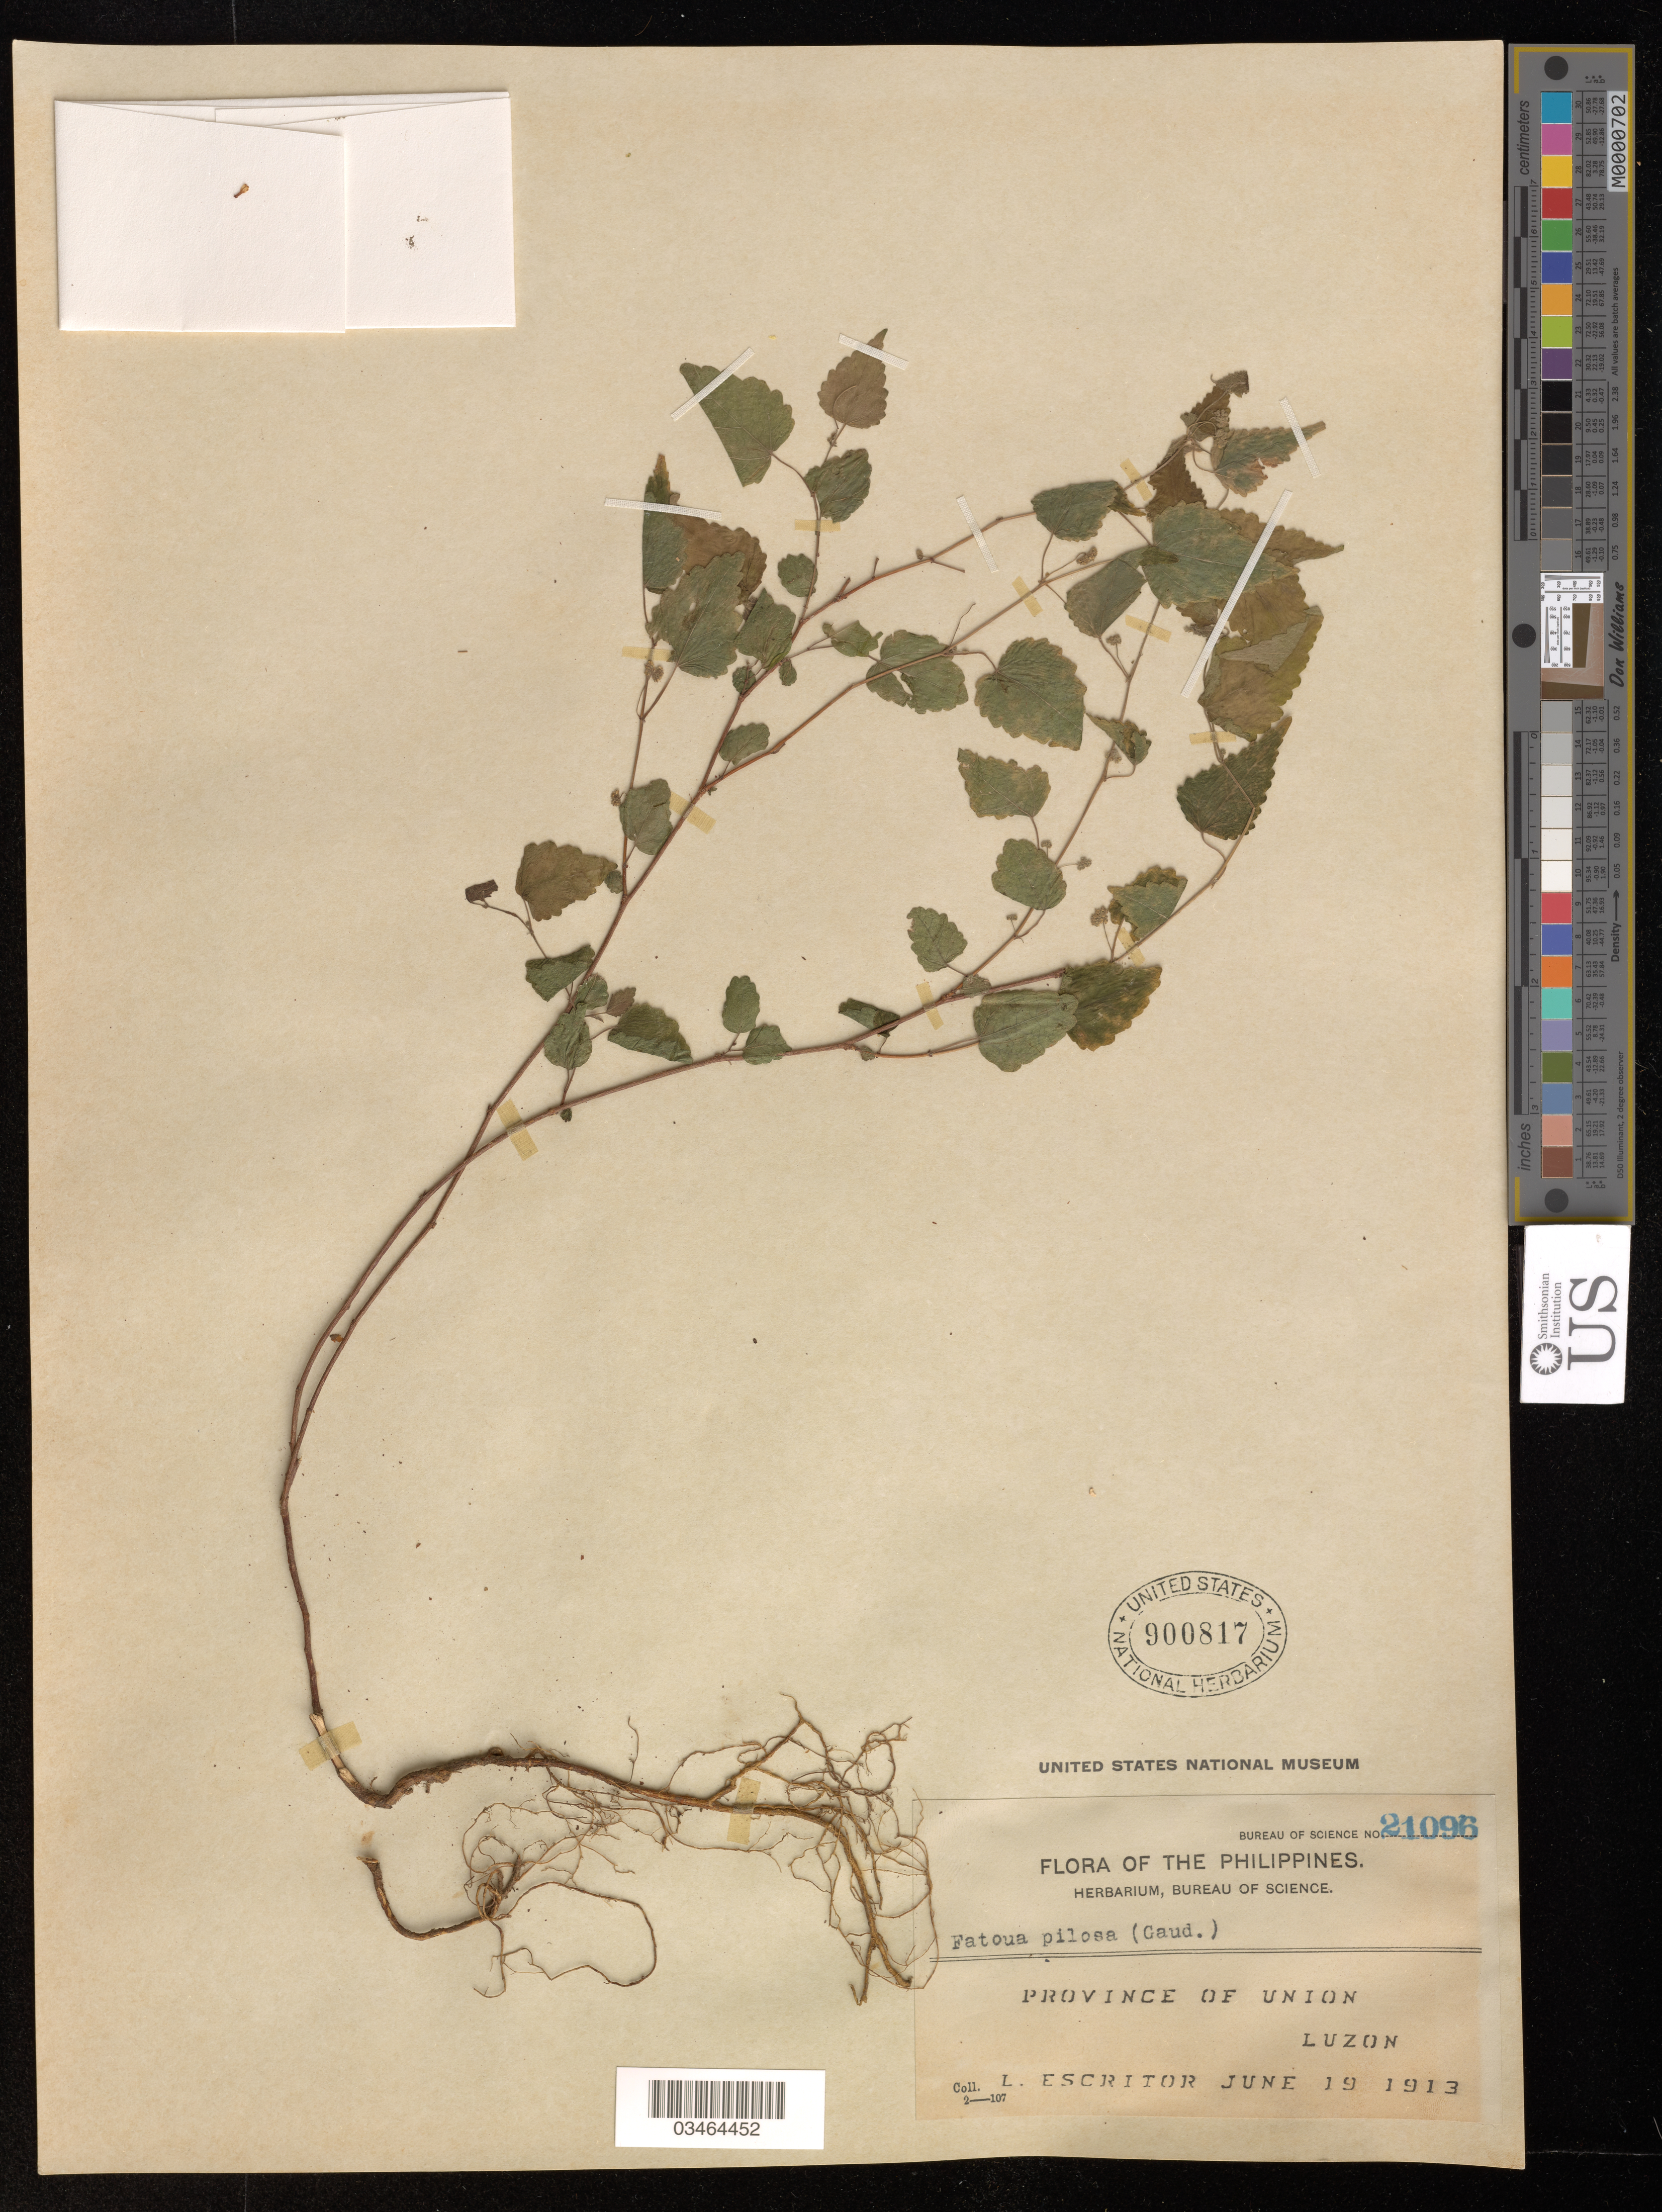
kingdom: Plantae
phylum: Tracheophyta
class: Magnoliopsida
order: Rosales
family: Moraceae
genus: Fatoua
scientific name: Fatoua pilosa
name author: Gaudich.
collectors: L. Escritor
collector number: Bureau of Science 21096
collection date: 1913-06-19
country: Philippines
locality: Province of Union. Luzon.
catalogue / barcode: US 900817